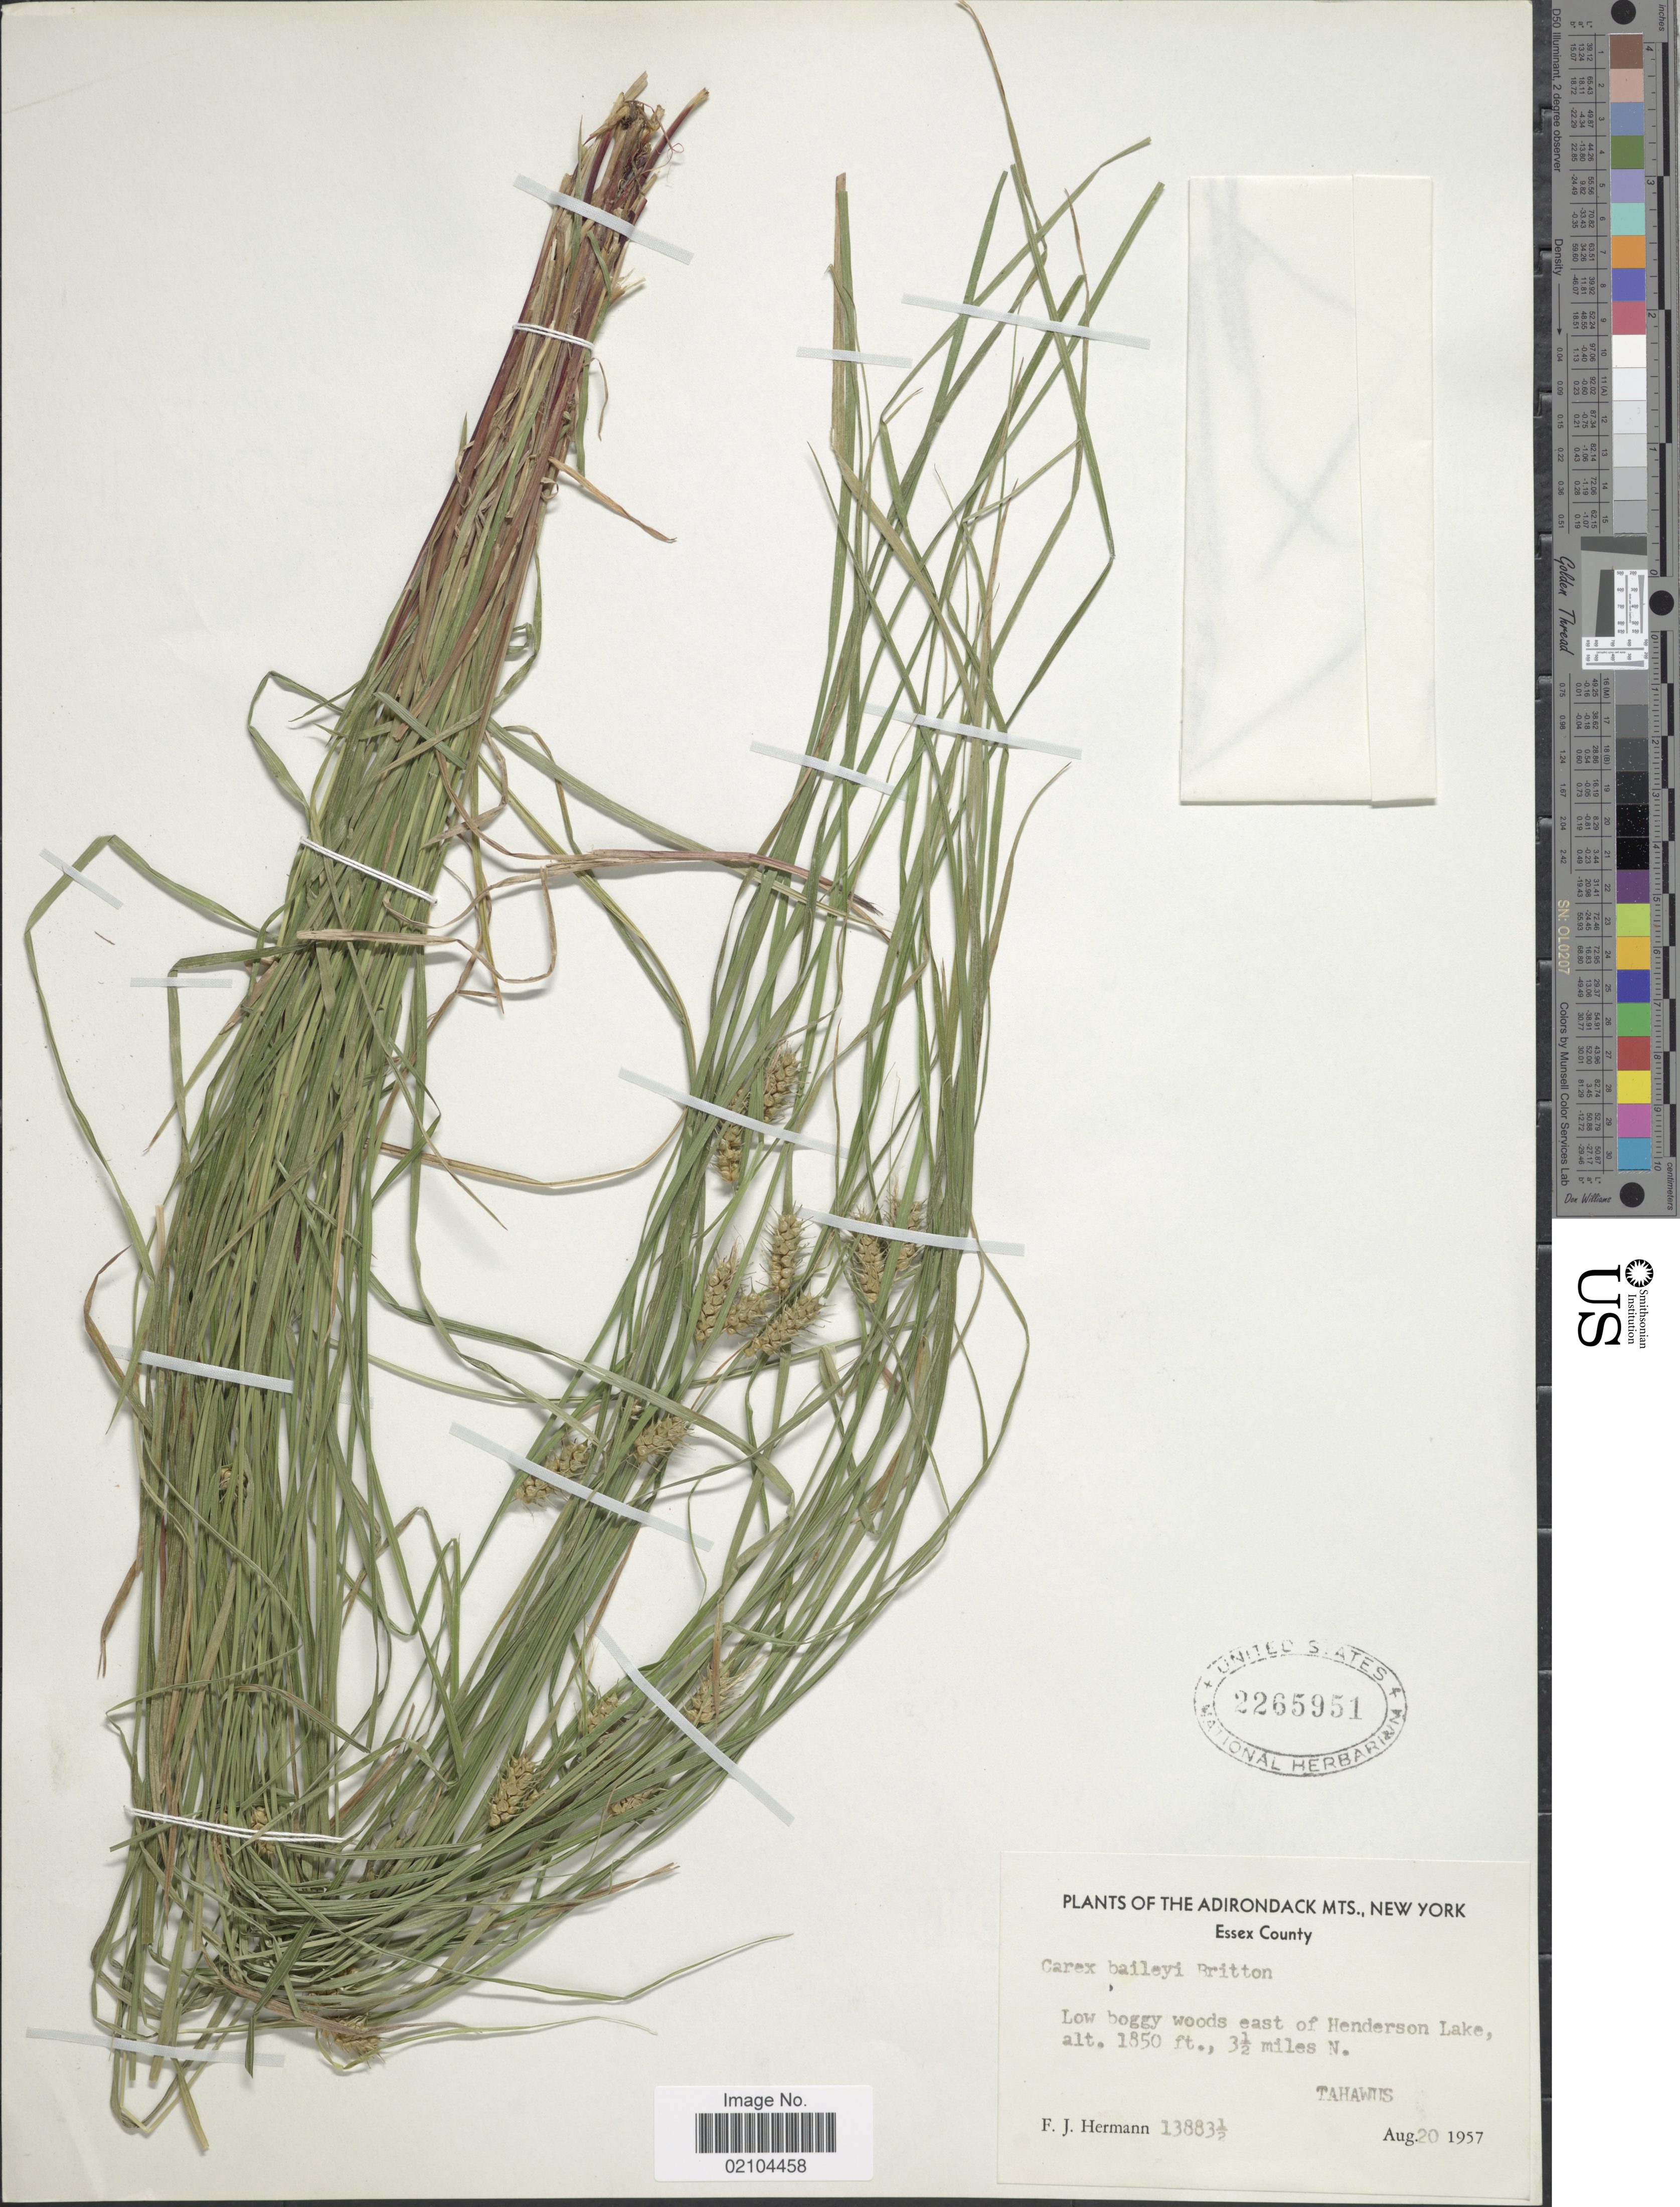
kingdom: Plantae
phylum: Tracheophyta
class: Liliopsida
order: Poales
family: Cyperaceae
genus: Carex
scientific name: Carex baileyi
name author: Britton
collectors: F. J. Hermann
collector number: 13883 1/2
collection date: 1957-08-20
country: United States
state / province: New York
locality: The Adirondack Mts., Essex County, low boggy woods east of Henderson Lake, 3 1/2 miles N. Tahawus.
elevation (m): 564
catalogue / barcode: US 2265951